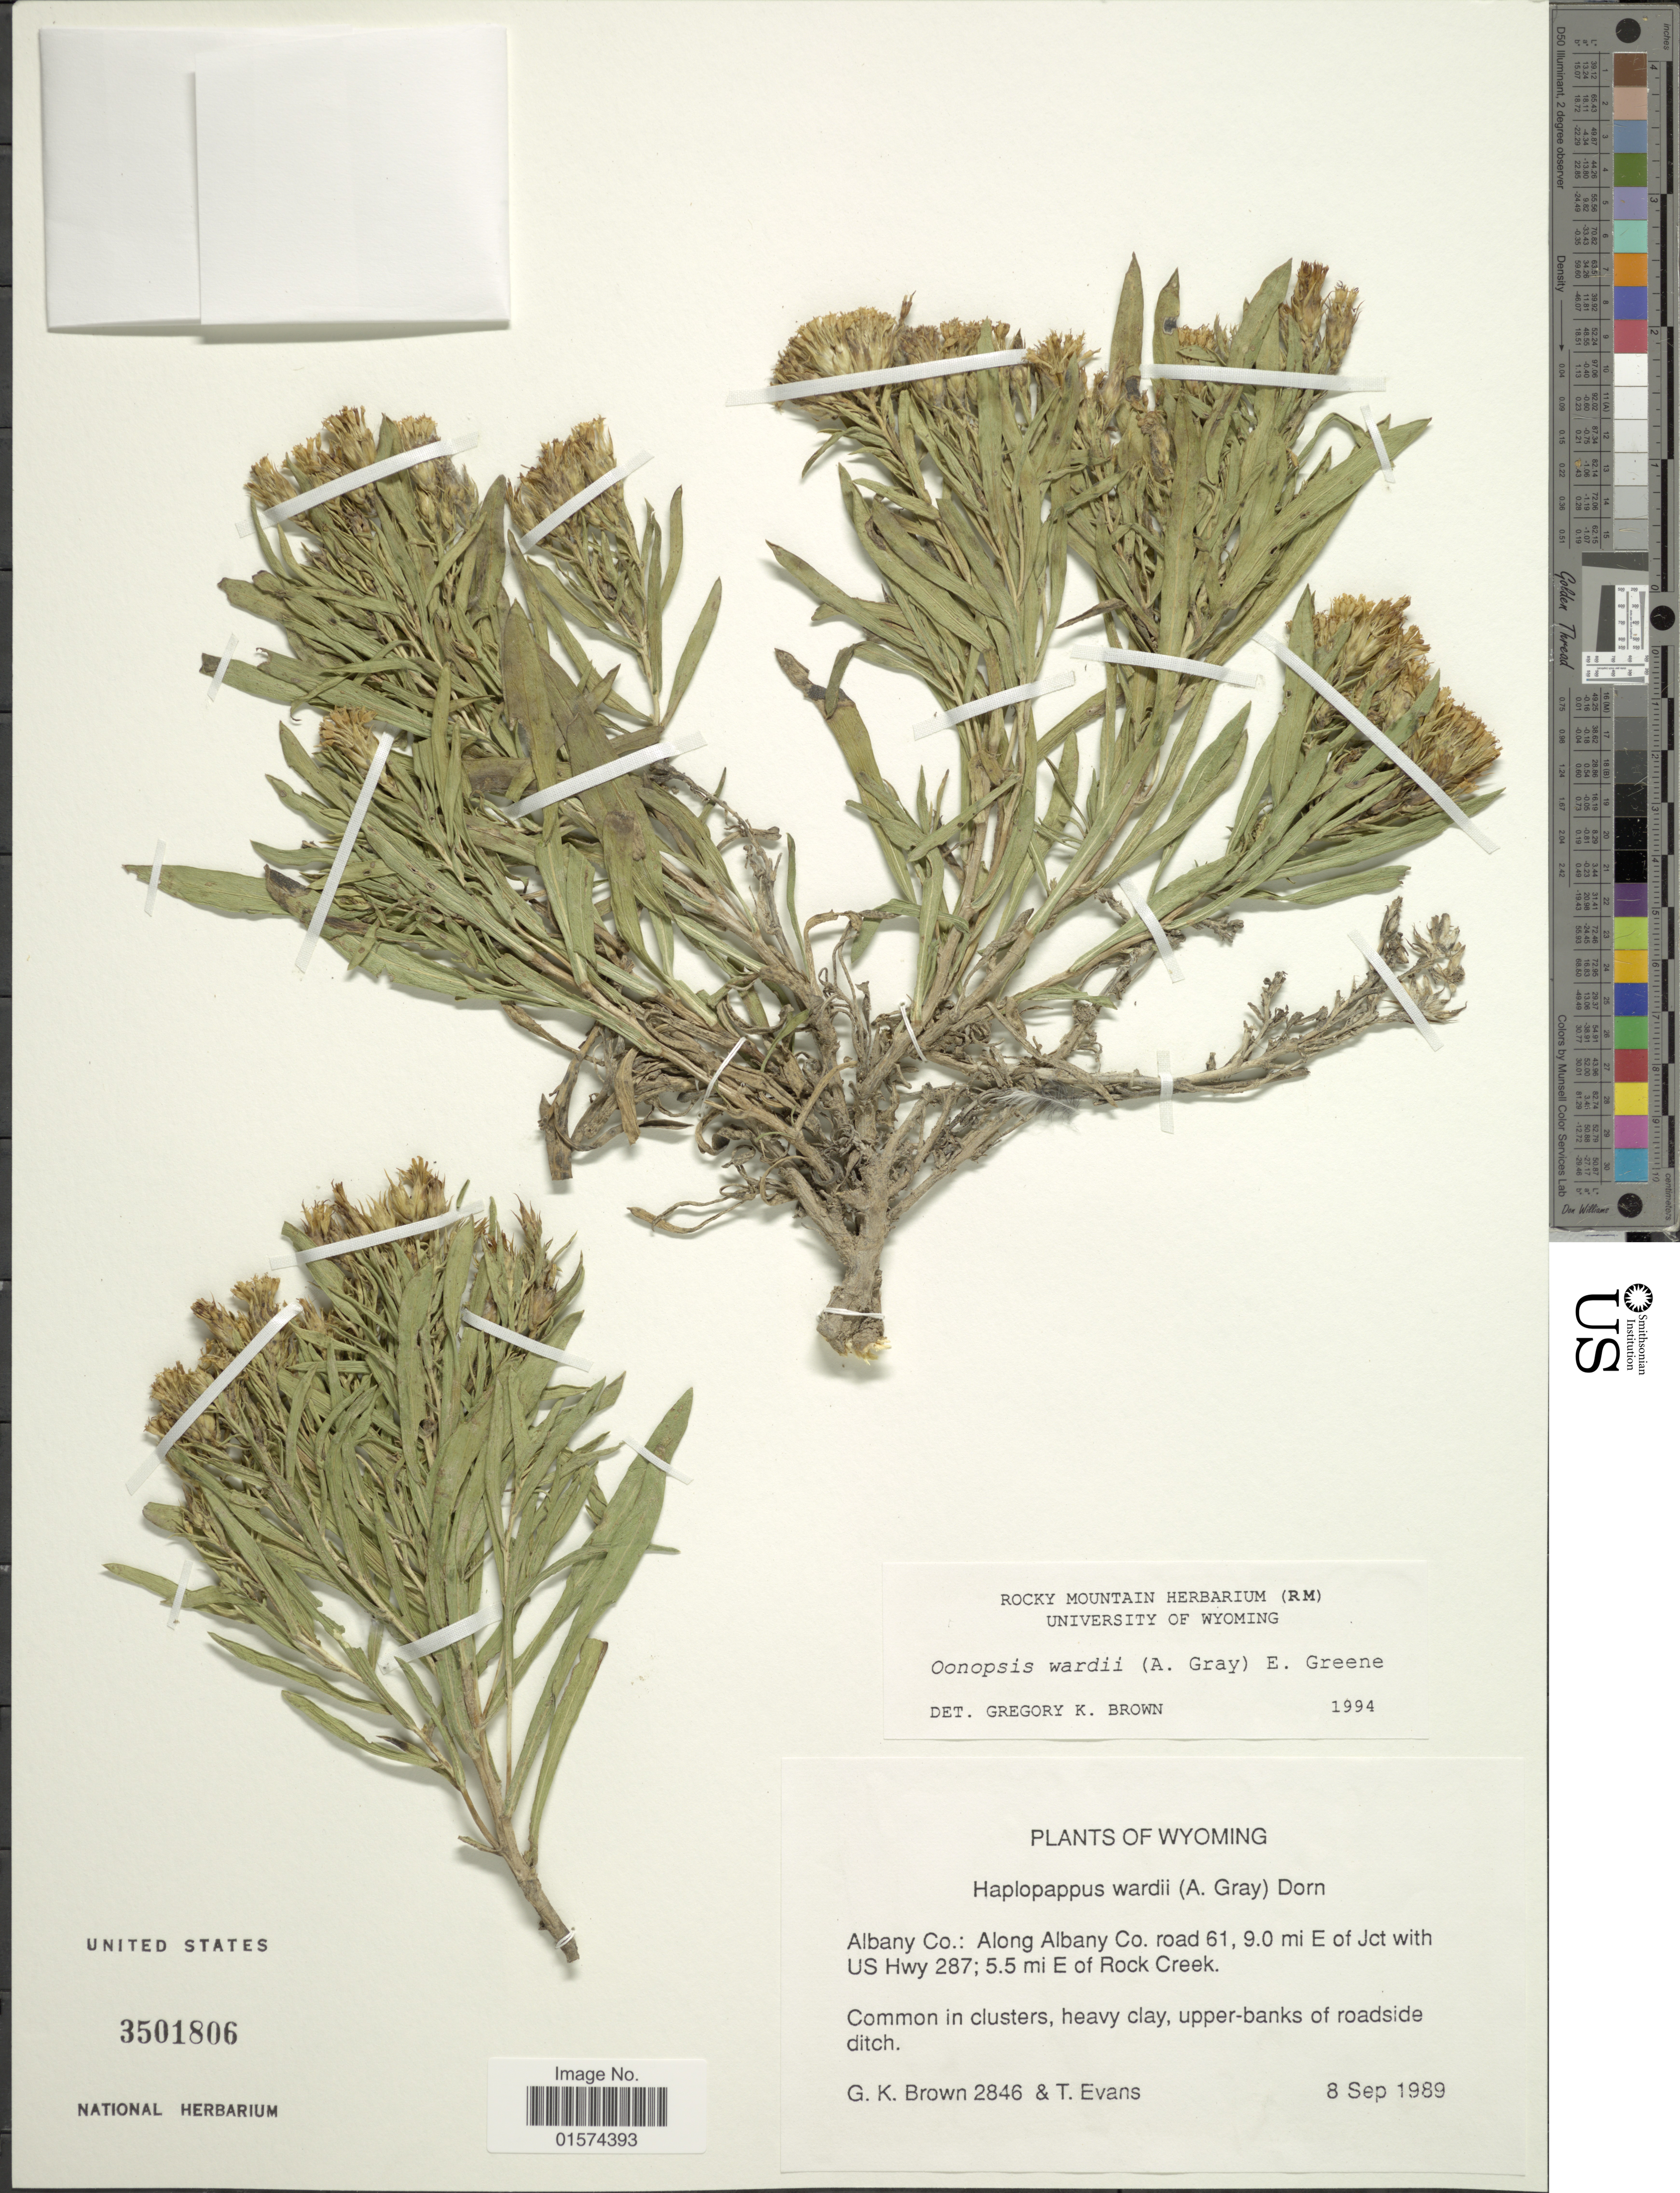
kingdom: Plantae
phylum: Tracheophyta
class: Magnoliopsida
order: Asterales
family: Asteraceae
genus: Oonopsis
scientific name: Oonopsis wardii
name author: (A. Gray) Greene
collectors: G. K. Brown & T. Evans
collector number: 2846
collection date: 1989-09-08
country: United States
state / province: Wyoming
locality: Albany Co.: Along Albany Co. road 61, 9.0 mi E of Jct with US Hwy 287; 5.5 mi E of Rock Creek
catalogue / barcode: US 3501806